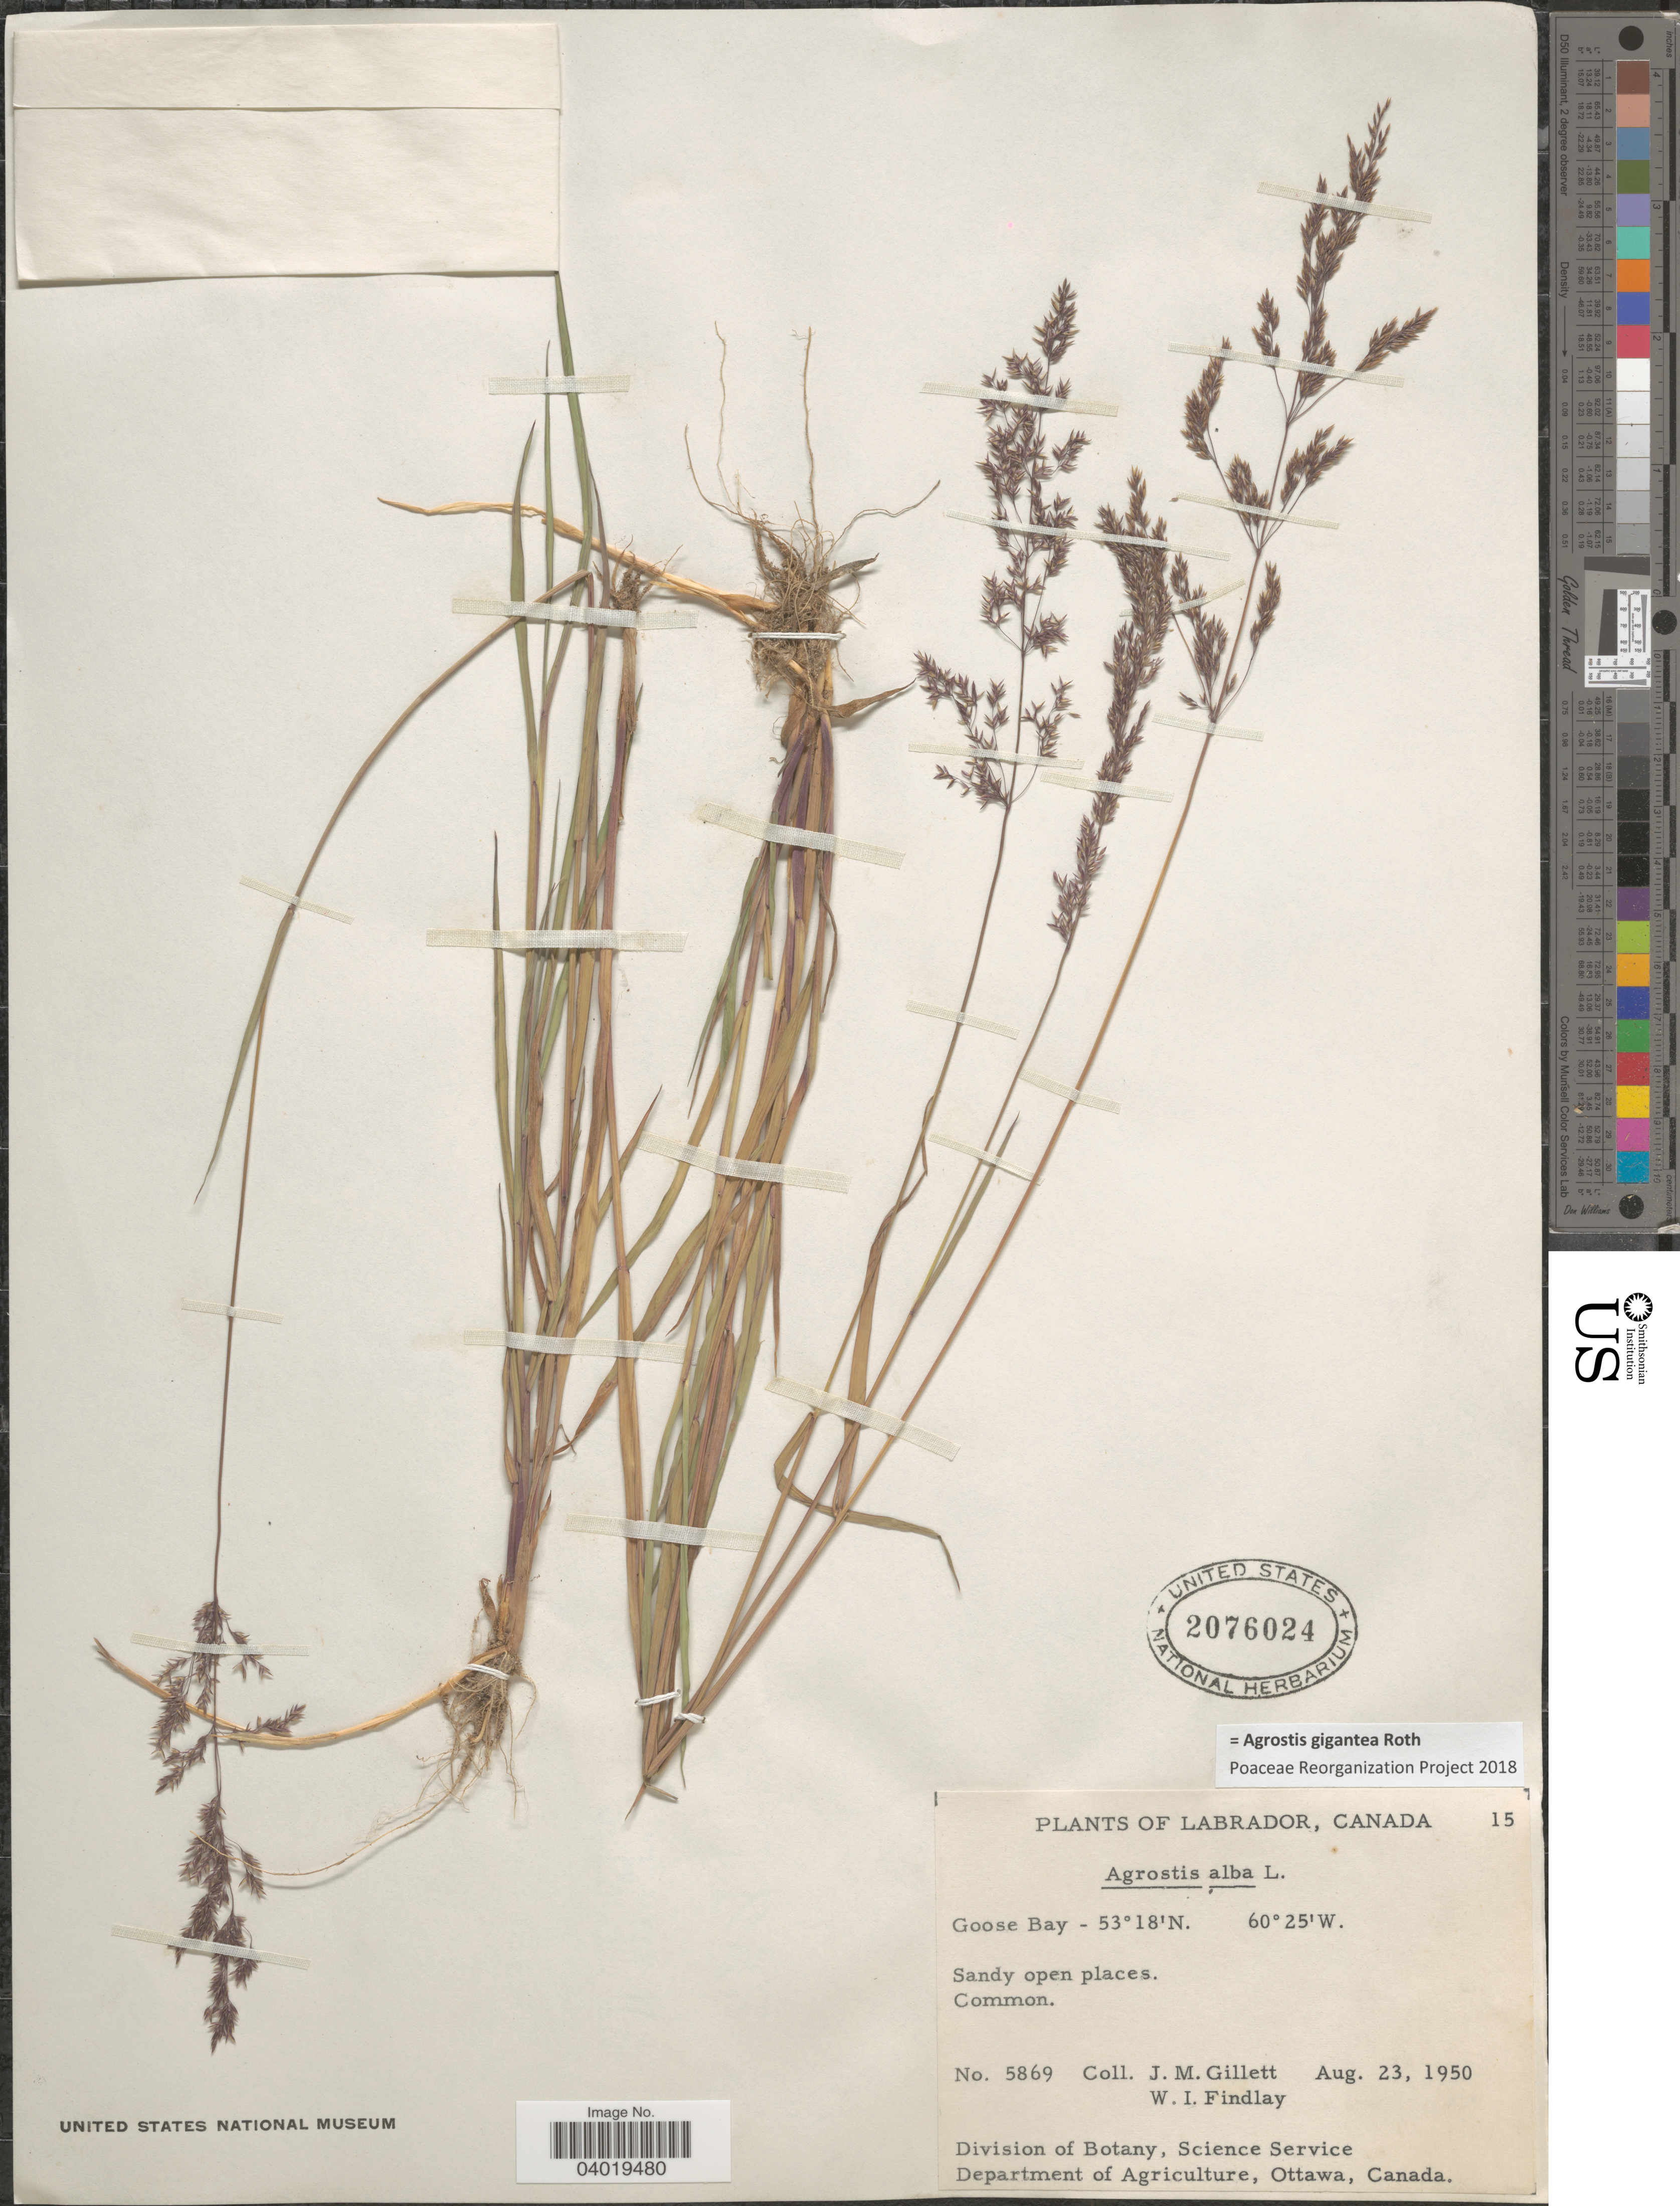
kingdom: Plantae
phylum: Tracheophyta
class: Liliopsida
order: Poales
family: Poaceae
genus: Agrostis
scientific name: Agrostis gigantea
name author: Roth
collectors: J. M. Gillett & W. Findlay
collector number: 5869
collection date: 1950-08-23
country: Canada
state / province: Newfoundland and Labrador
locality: Labrador. Goose Bay.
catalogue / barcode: US 2076024